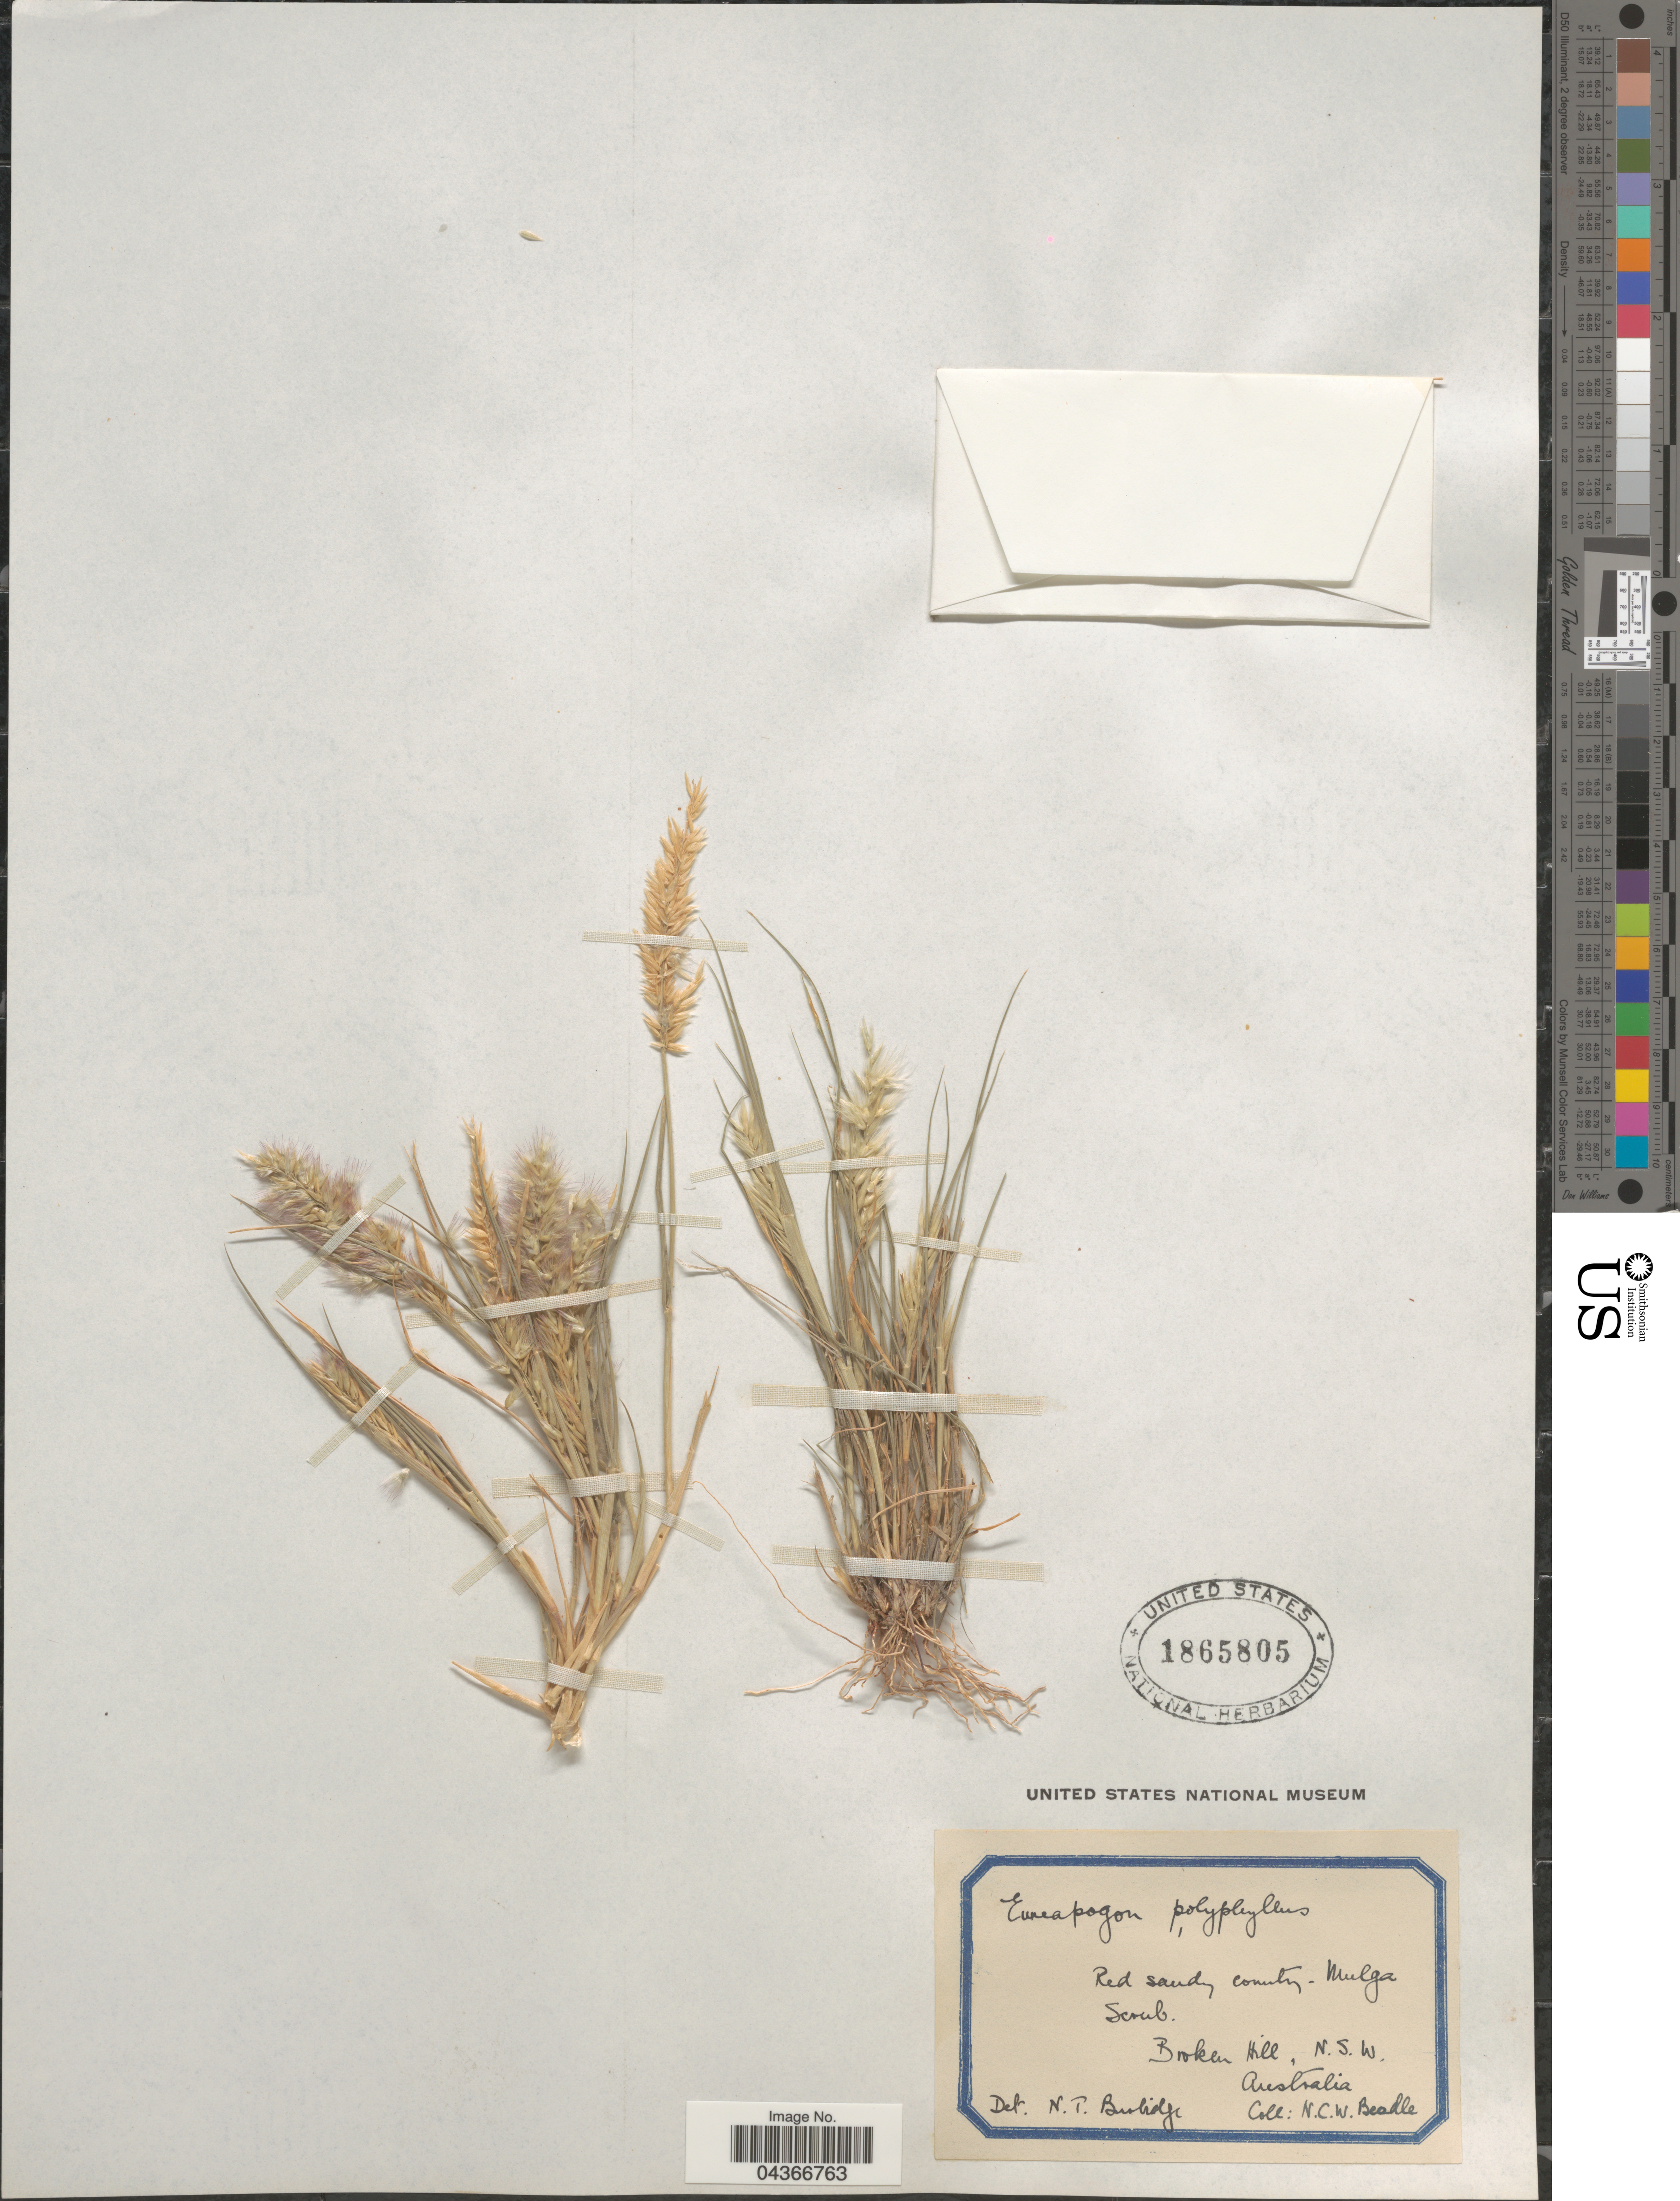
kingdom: Plantae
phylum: Tracheophyta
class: Liliopsida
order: Poales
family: Poaceae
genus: Enneapogon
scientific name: Enneapogon polyphyllus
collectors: N. Beadle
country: Australia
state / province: New South Wales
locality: Broken Hill, N.S.W.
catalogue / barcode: US 1865805